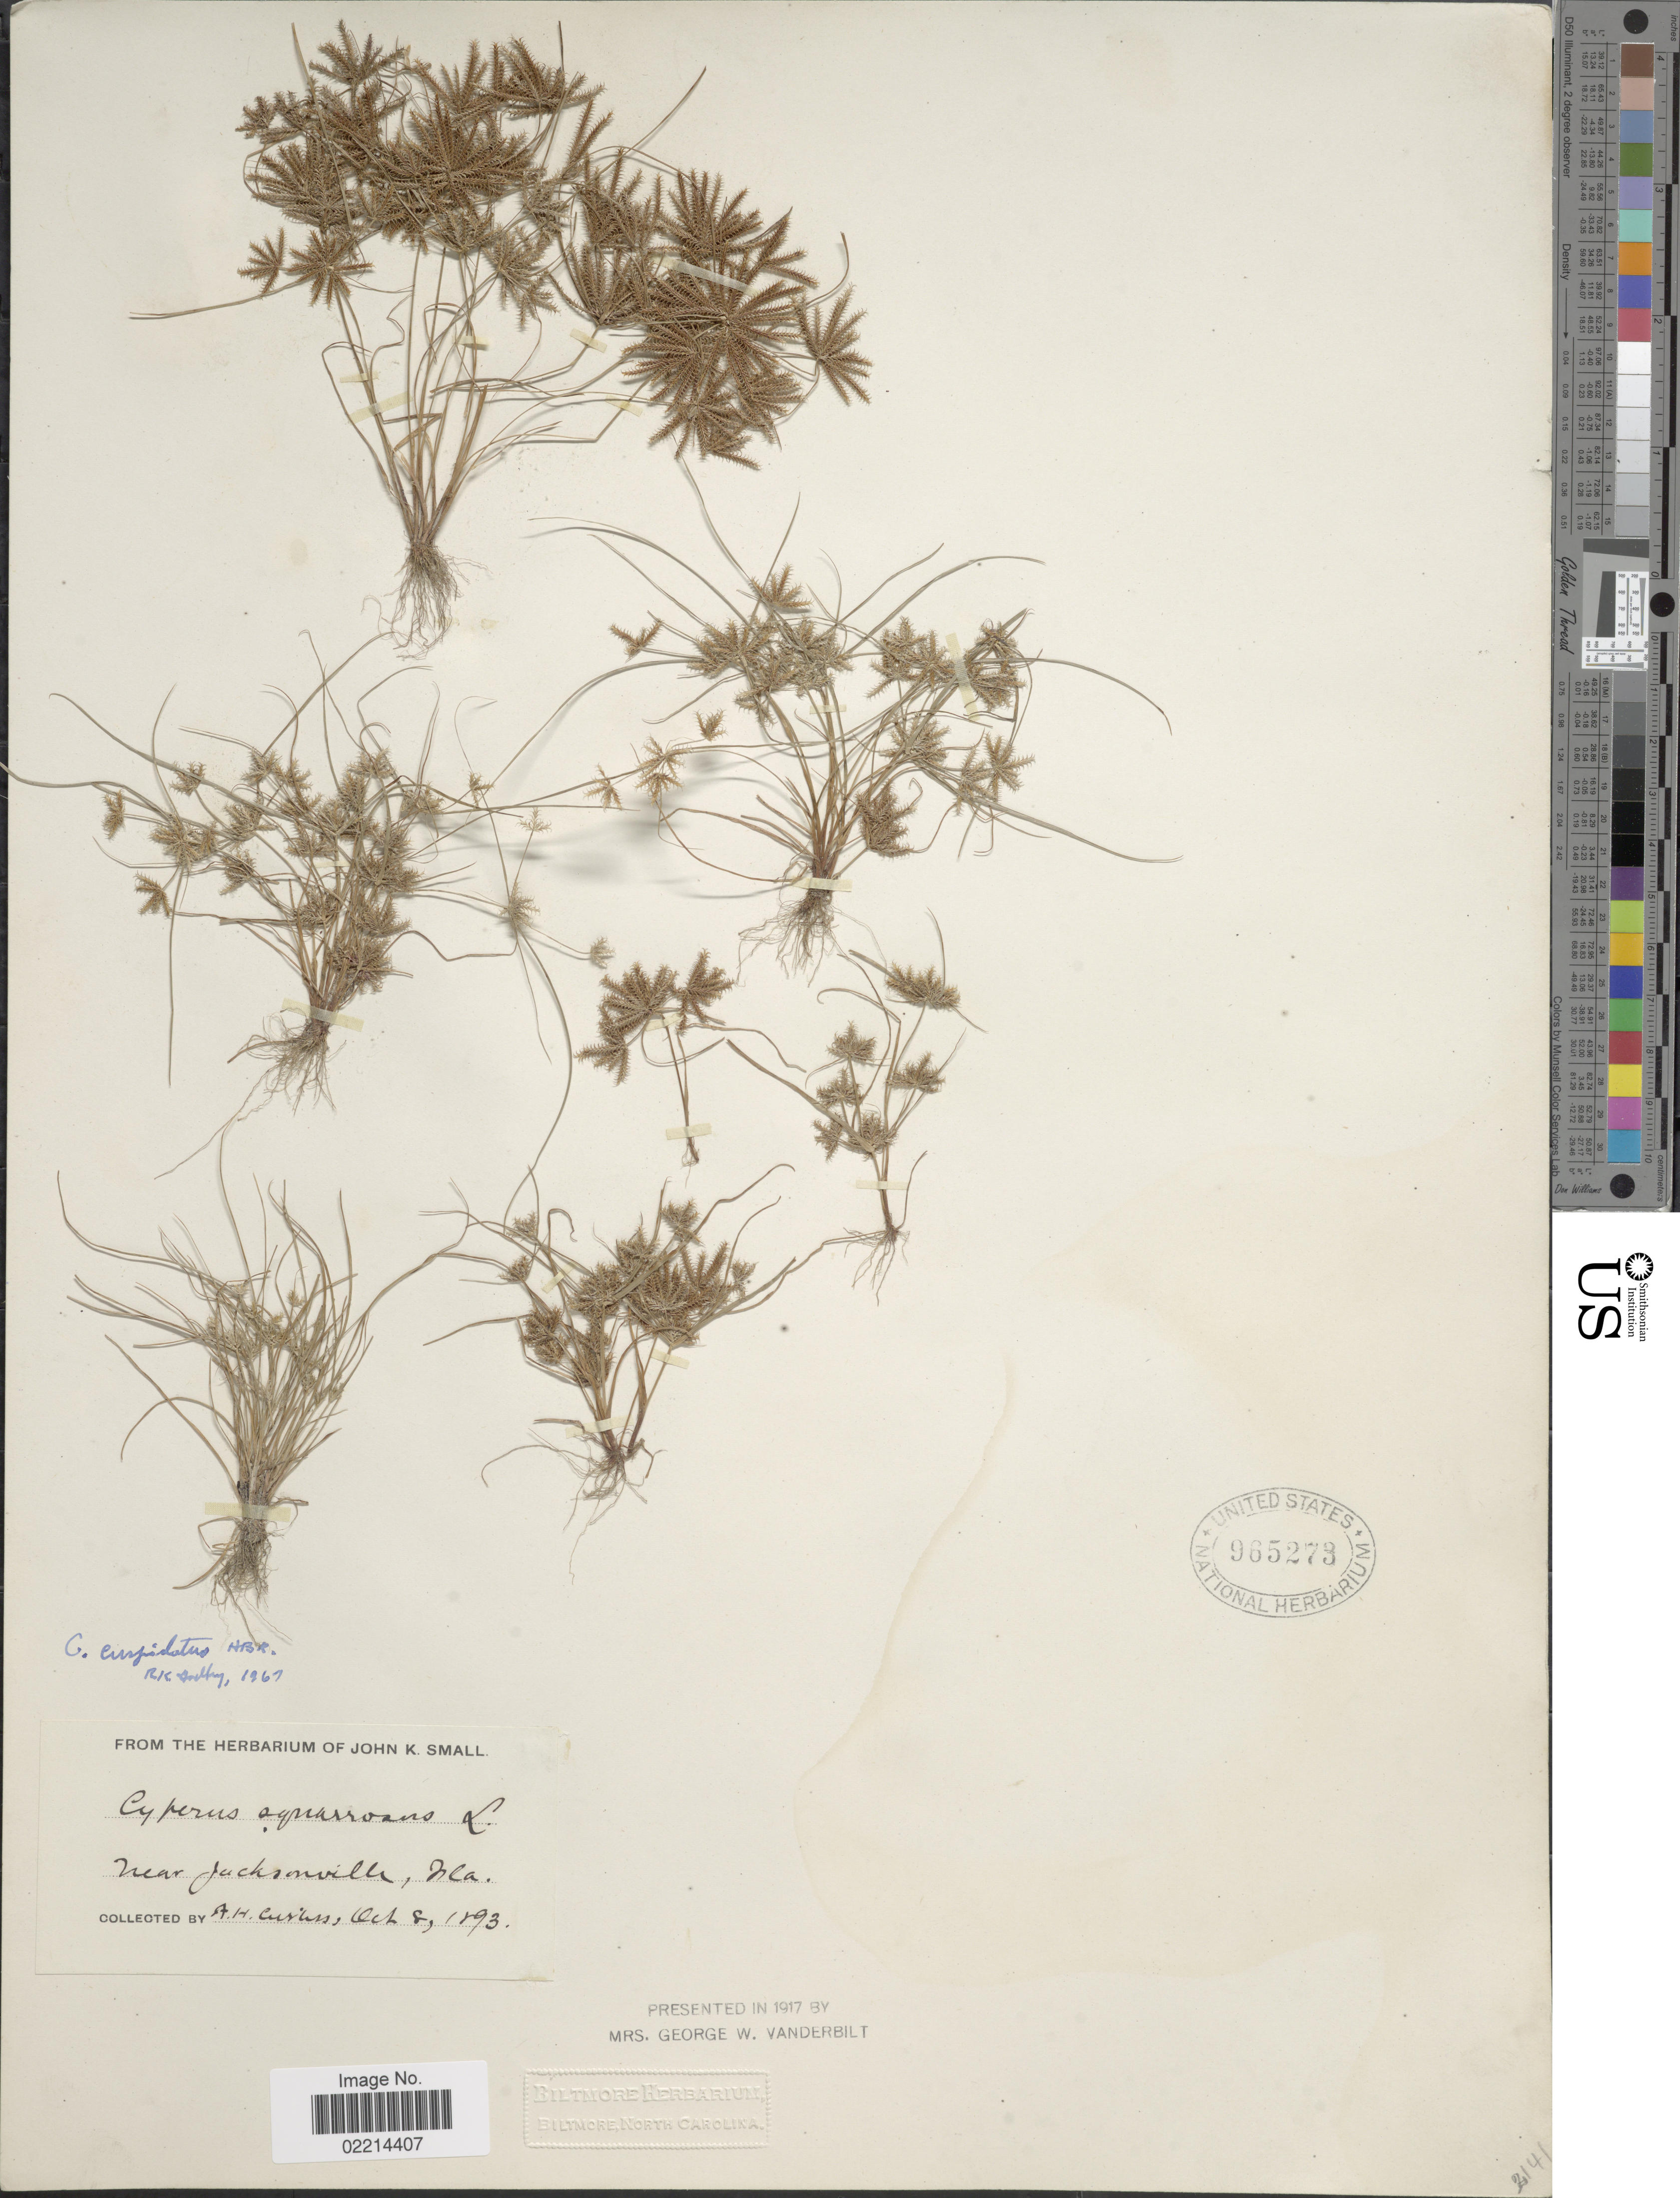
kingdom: Plantae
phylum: Tracheophyta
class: Liliopsida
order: Poales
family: Cyperaceae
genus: Cyperus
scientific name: Cyperus cuspidatus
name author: Kunth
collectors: A. H. Curtiss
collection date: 1893-10-08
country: United States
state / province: Florida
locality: Near Jacksonville, Fla.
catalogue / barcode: US 965273